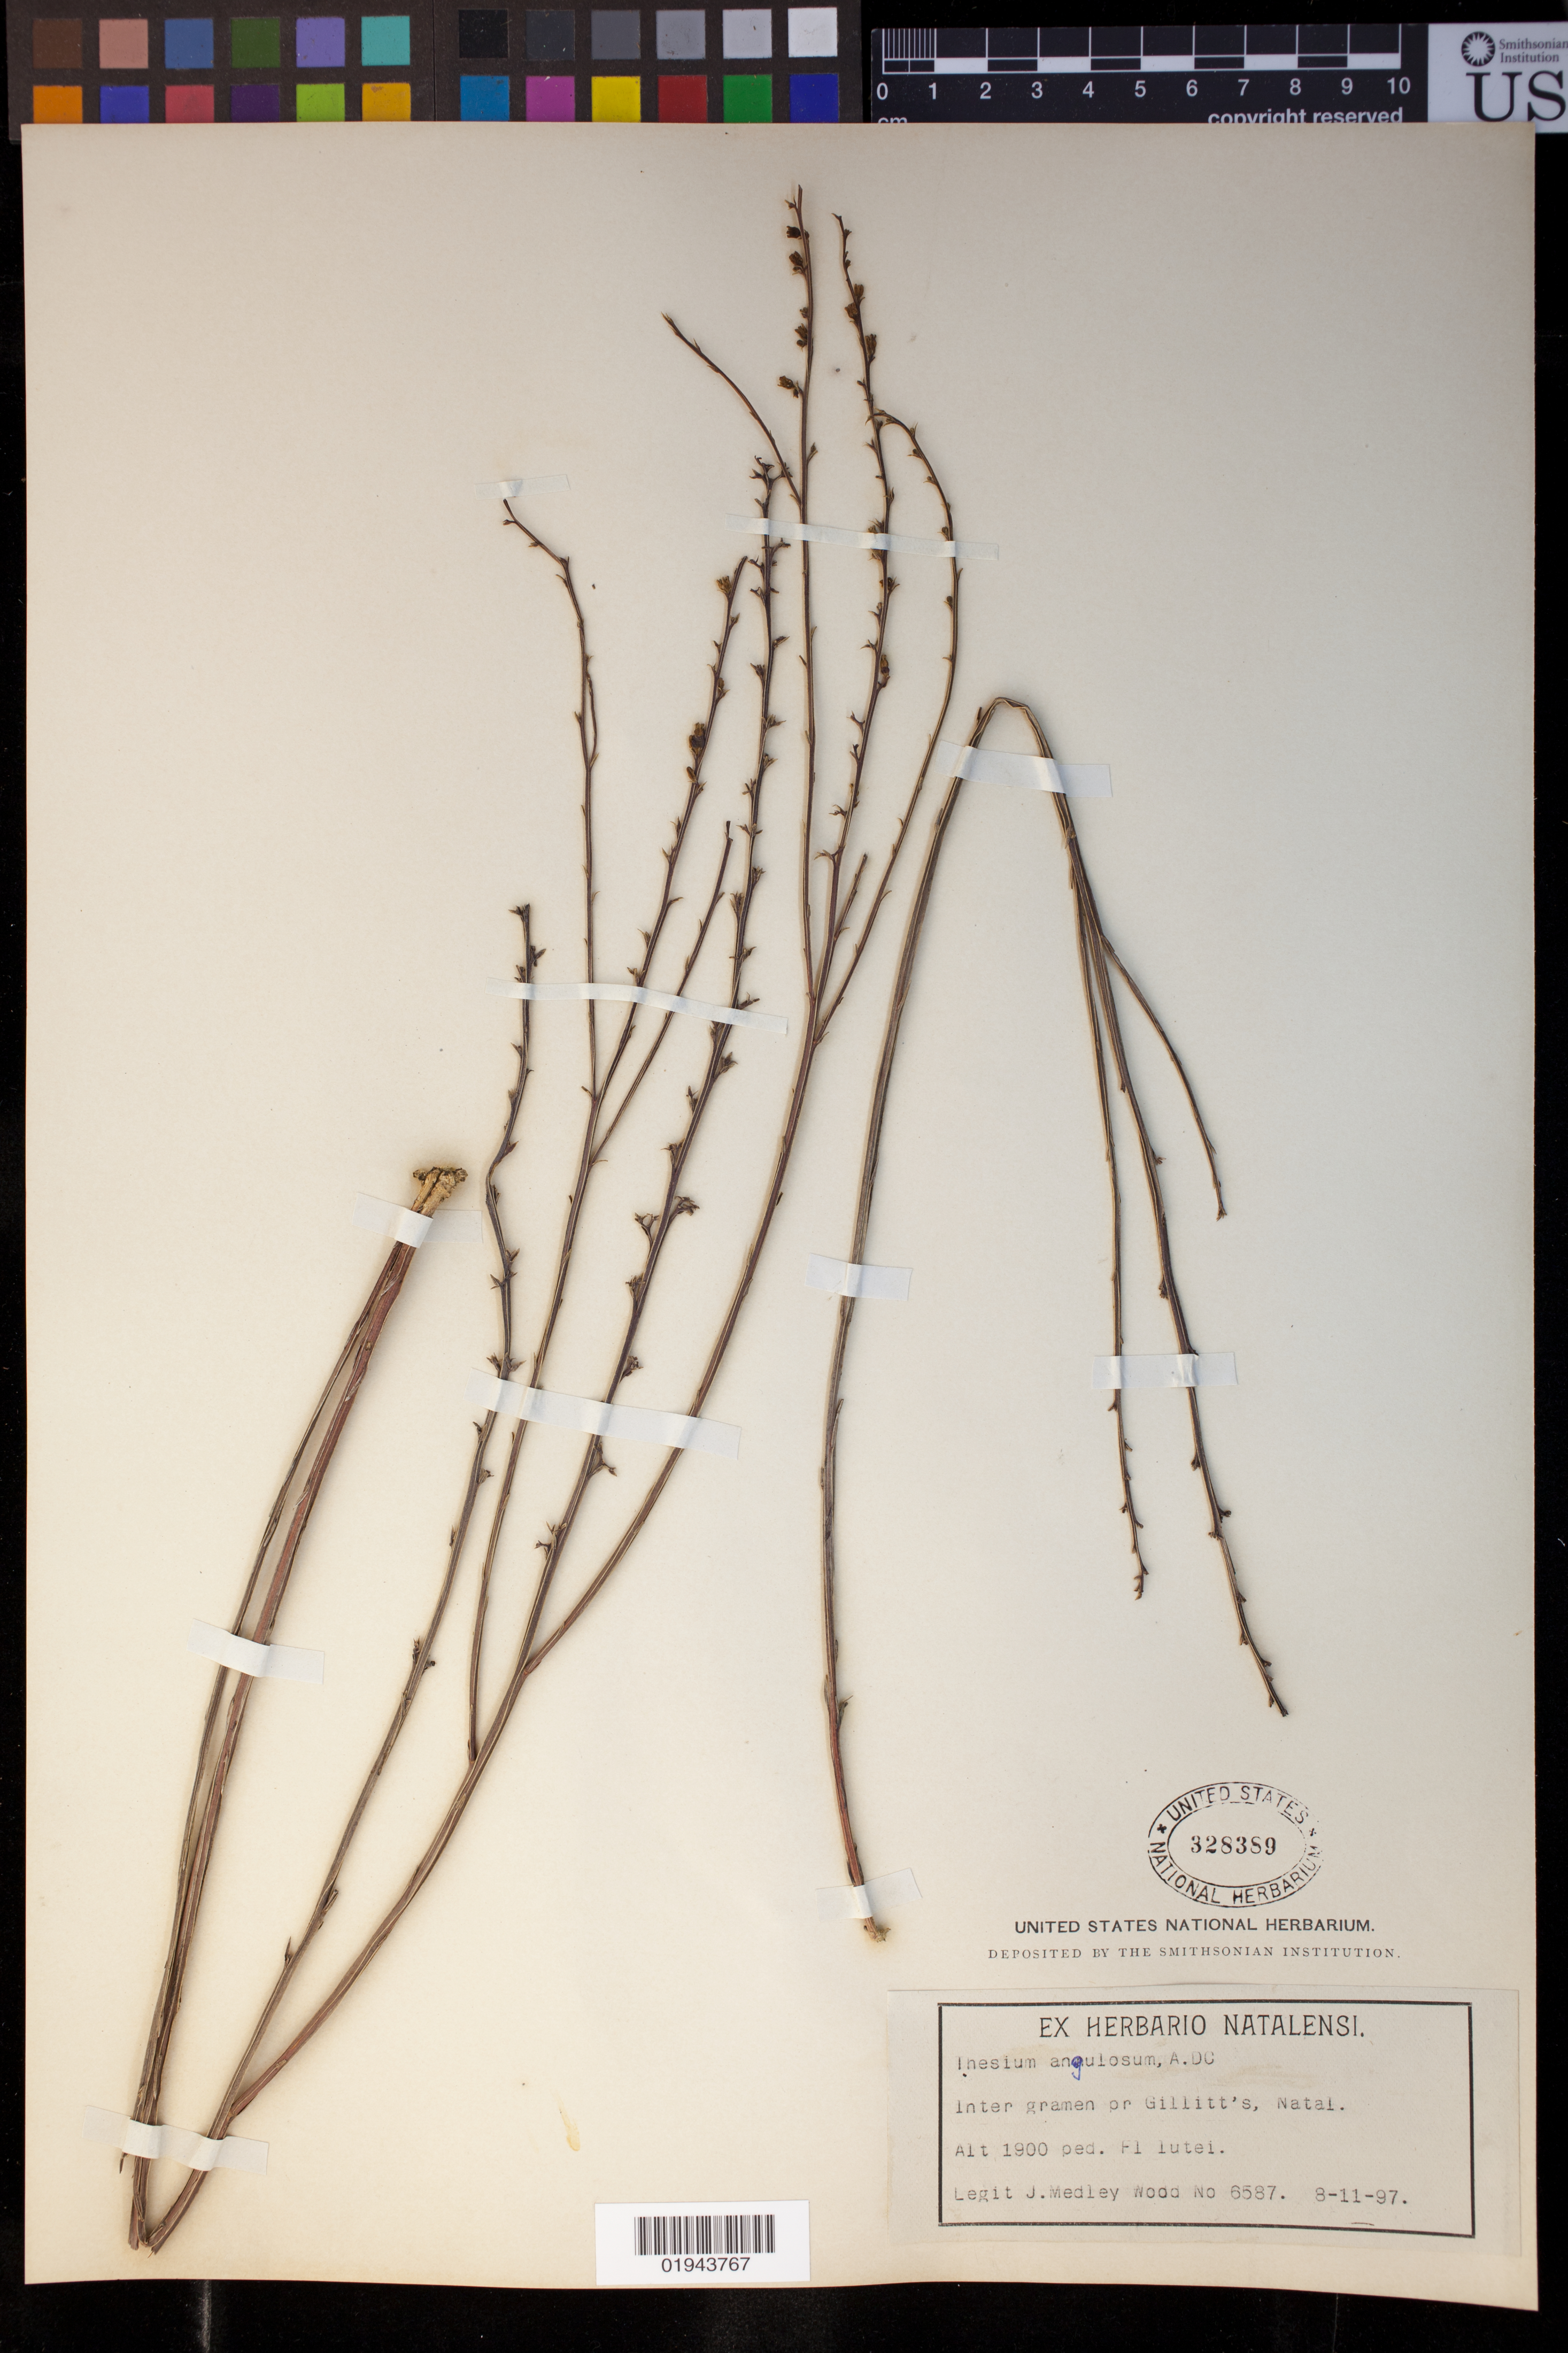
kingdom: Plantae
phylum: Tracheophyta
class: Magnoliopsida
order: Santalales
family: Thesiaceae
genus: Thesium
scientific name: Thesium angulosum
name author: DC.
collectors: J. M. Wood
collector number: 6587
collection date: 1997-11-08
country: South Africa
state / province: KwaZulu-Natal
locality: Inter gramen pr Gillitt's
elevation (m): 579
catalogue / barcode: US 328389